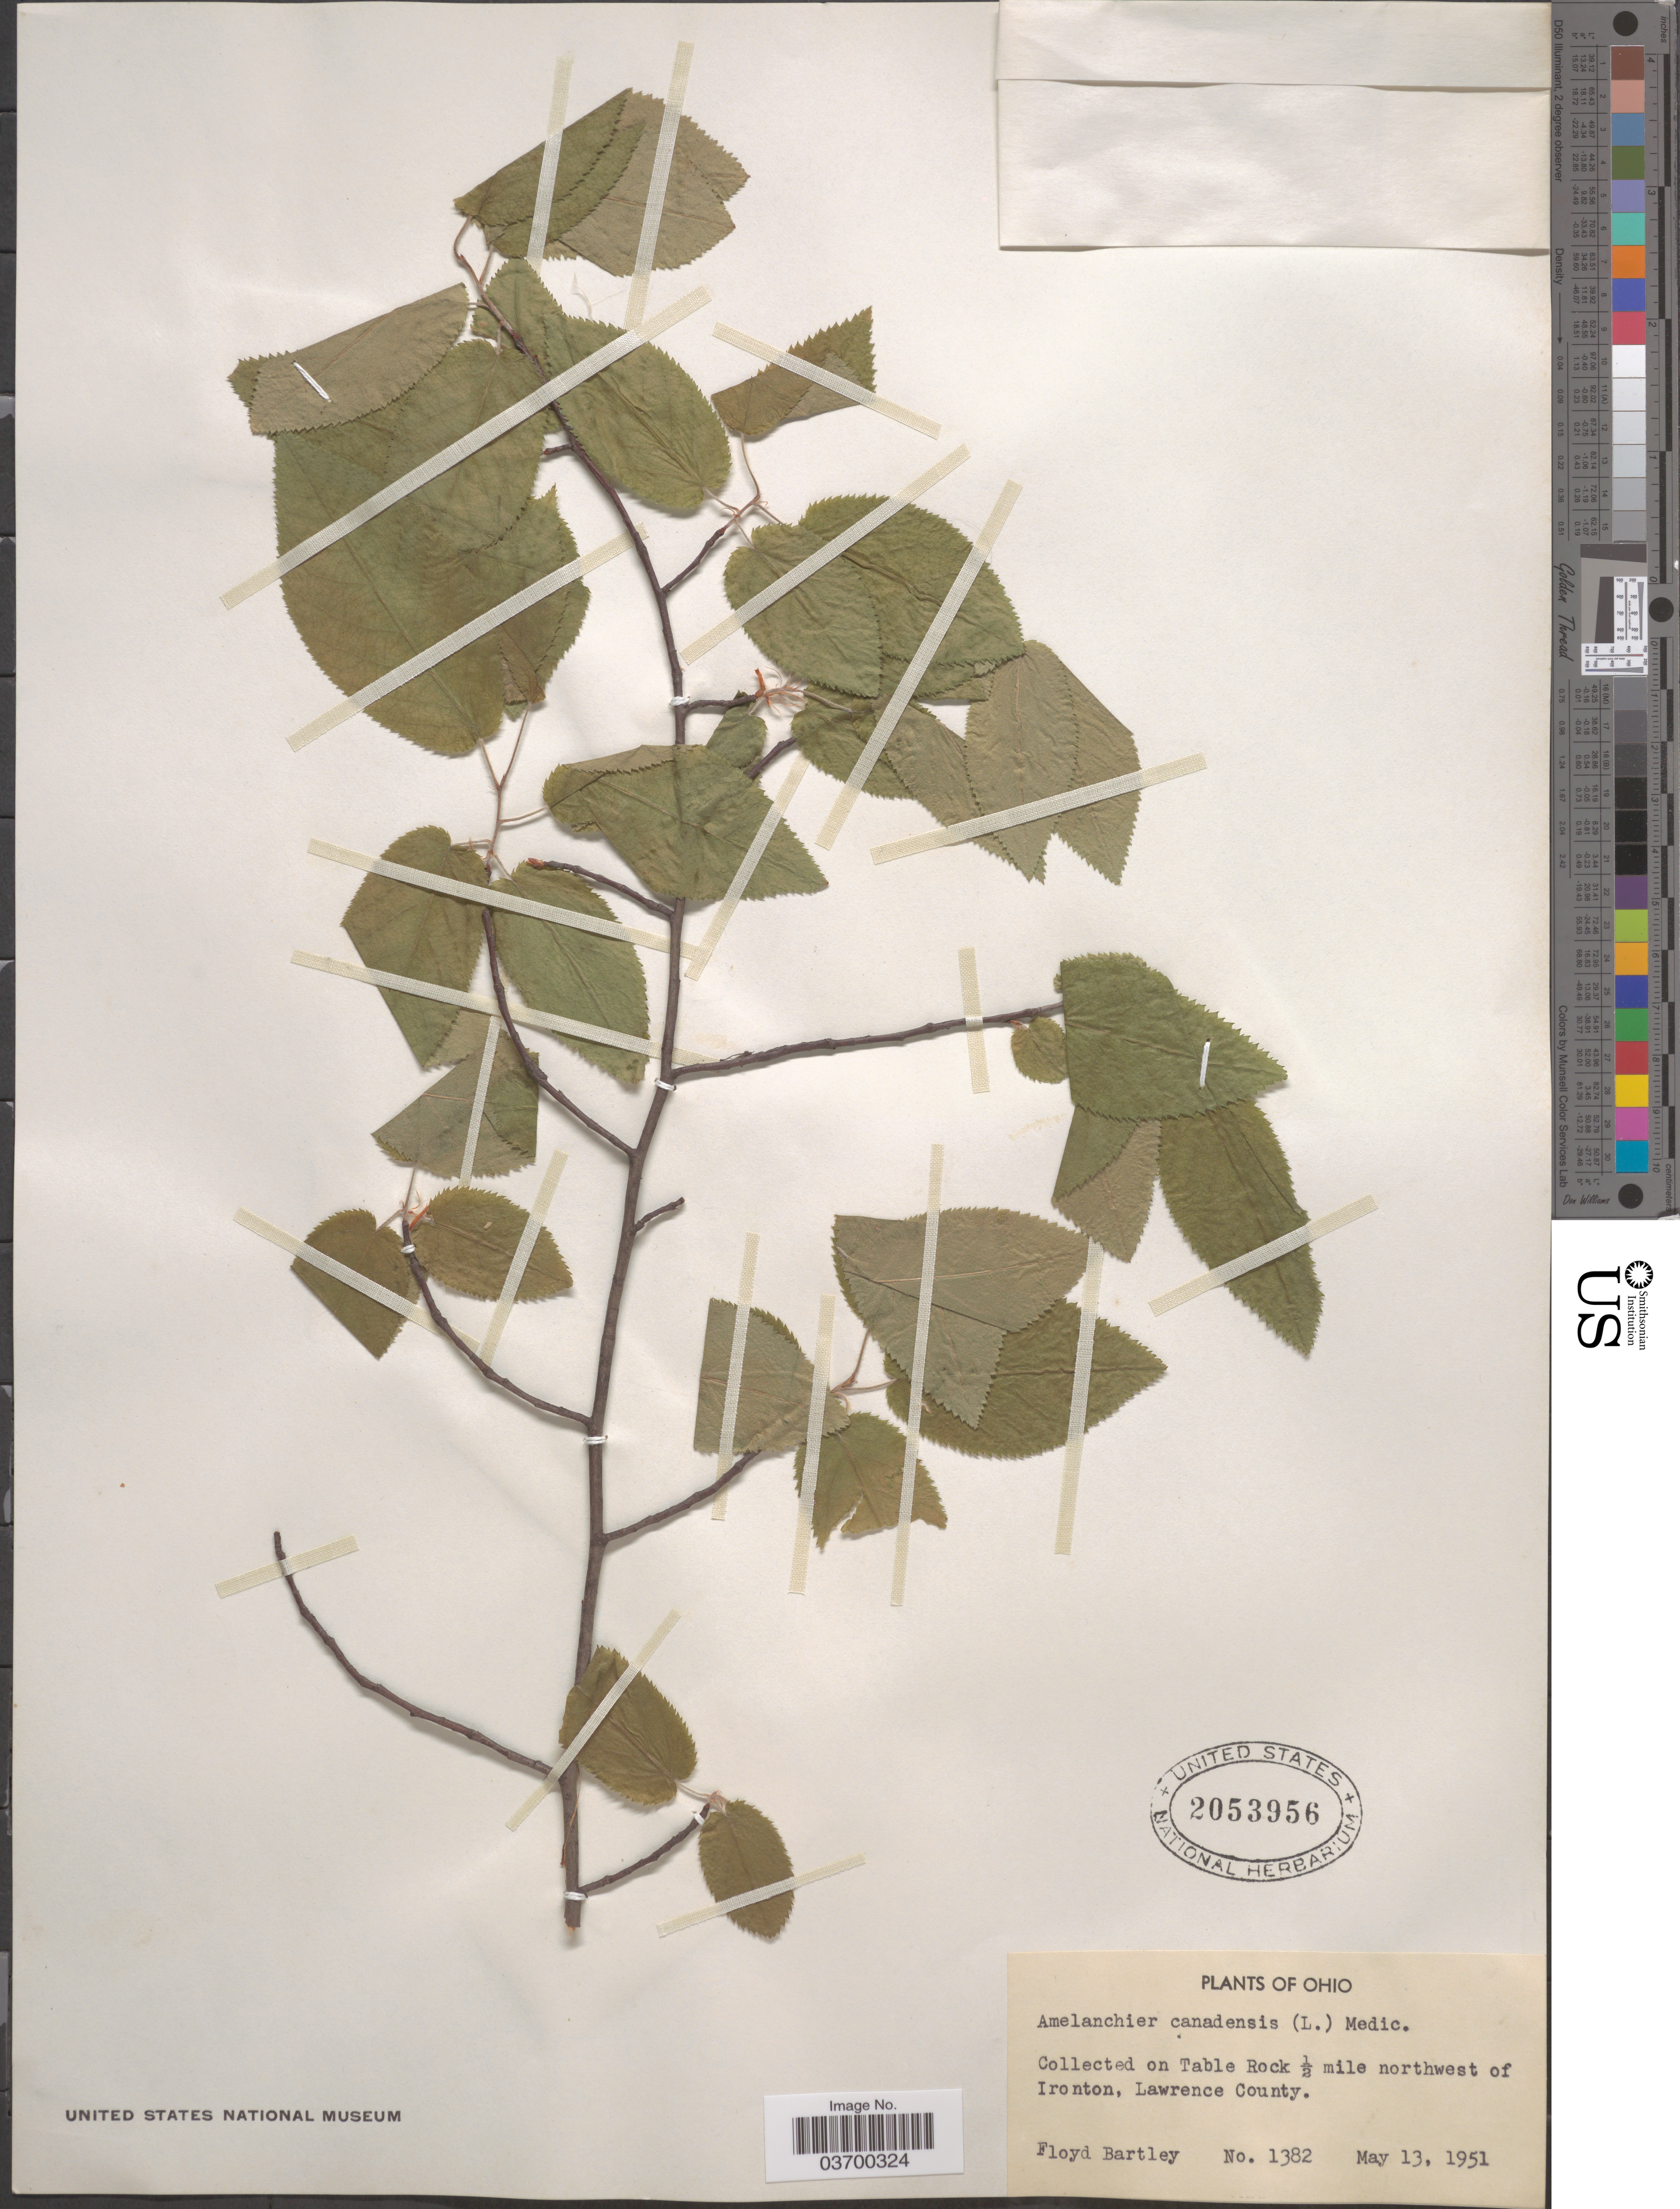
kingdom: Plantae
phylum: Tracheophyta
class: Magnoliopsida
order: Rosales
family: Rosaceae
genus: Amelanchier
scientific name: Amelanchier canadensis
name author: (L.) Medic.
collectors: F. Bartley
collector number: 1382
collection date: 1951-05-13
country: United States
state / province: Ohio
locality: Table Rock ½ mile northwest of Ironton, Lawrence County.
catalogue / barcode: US 2053956